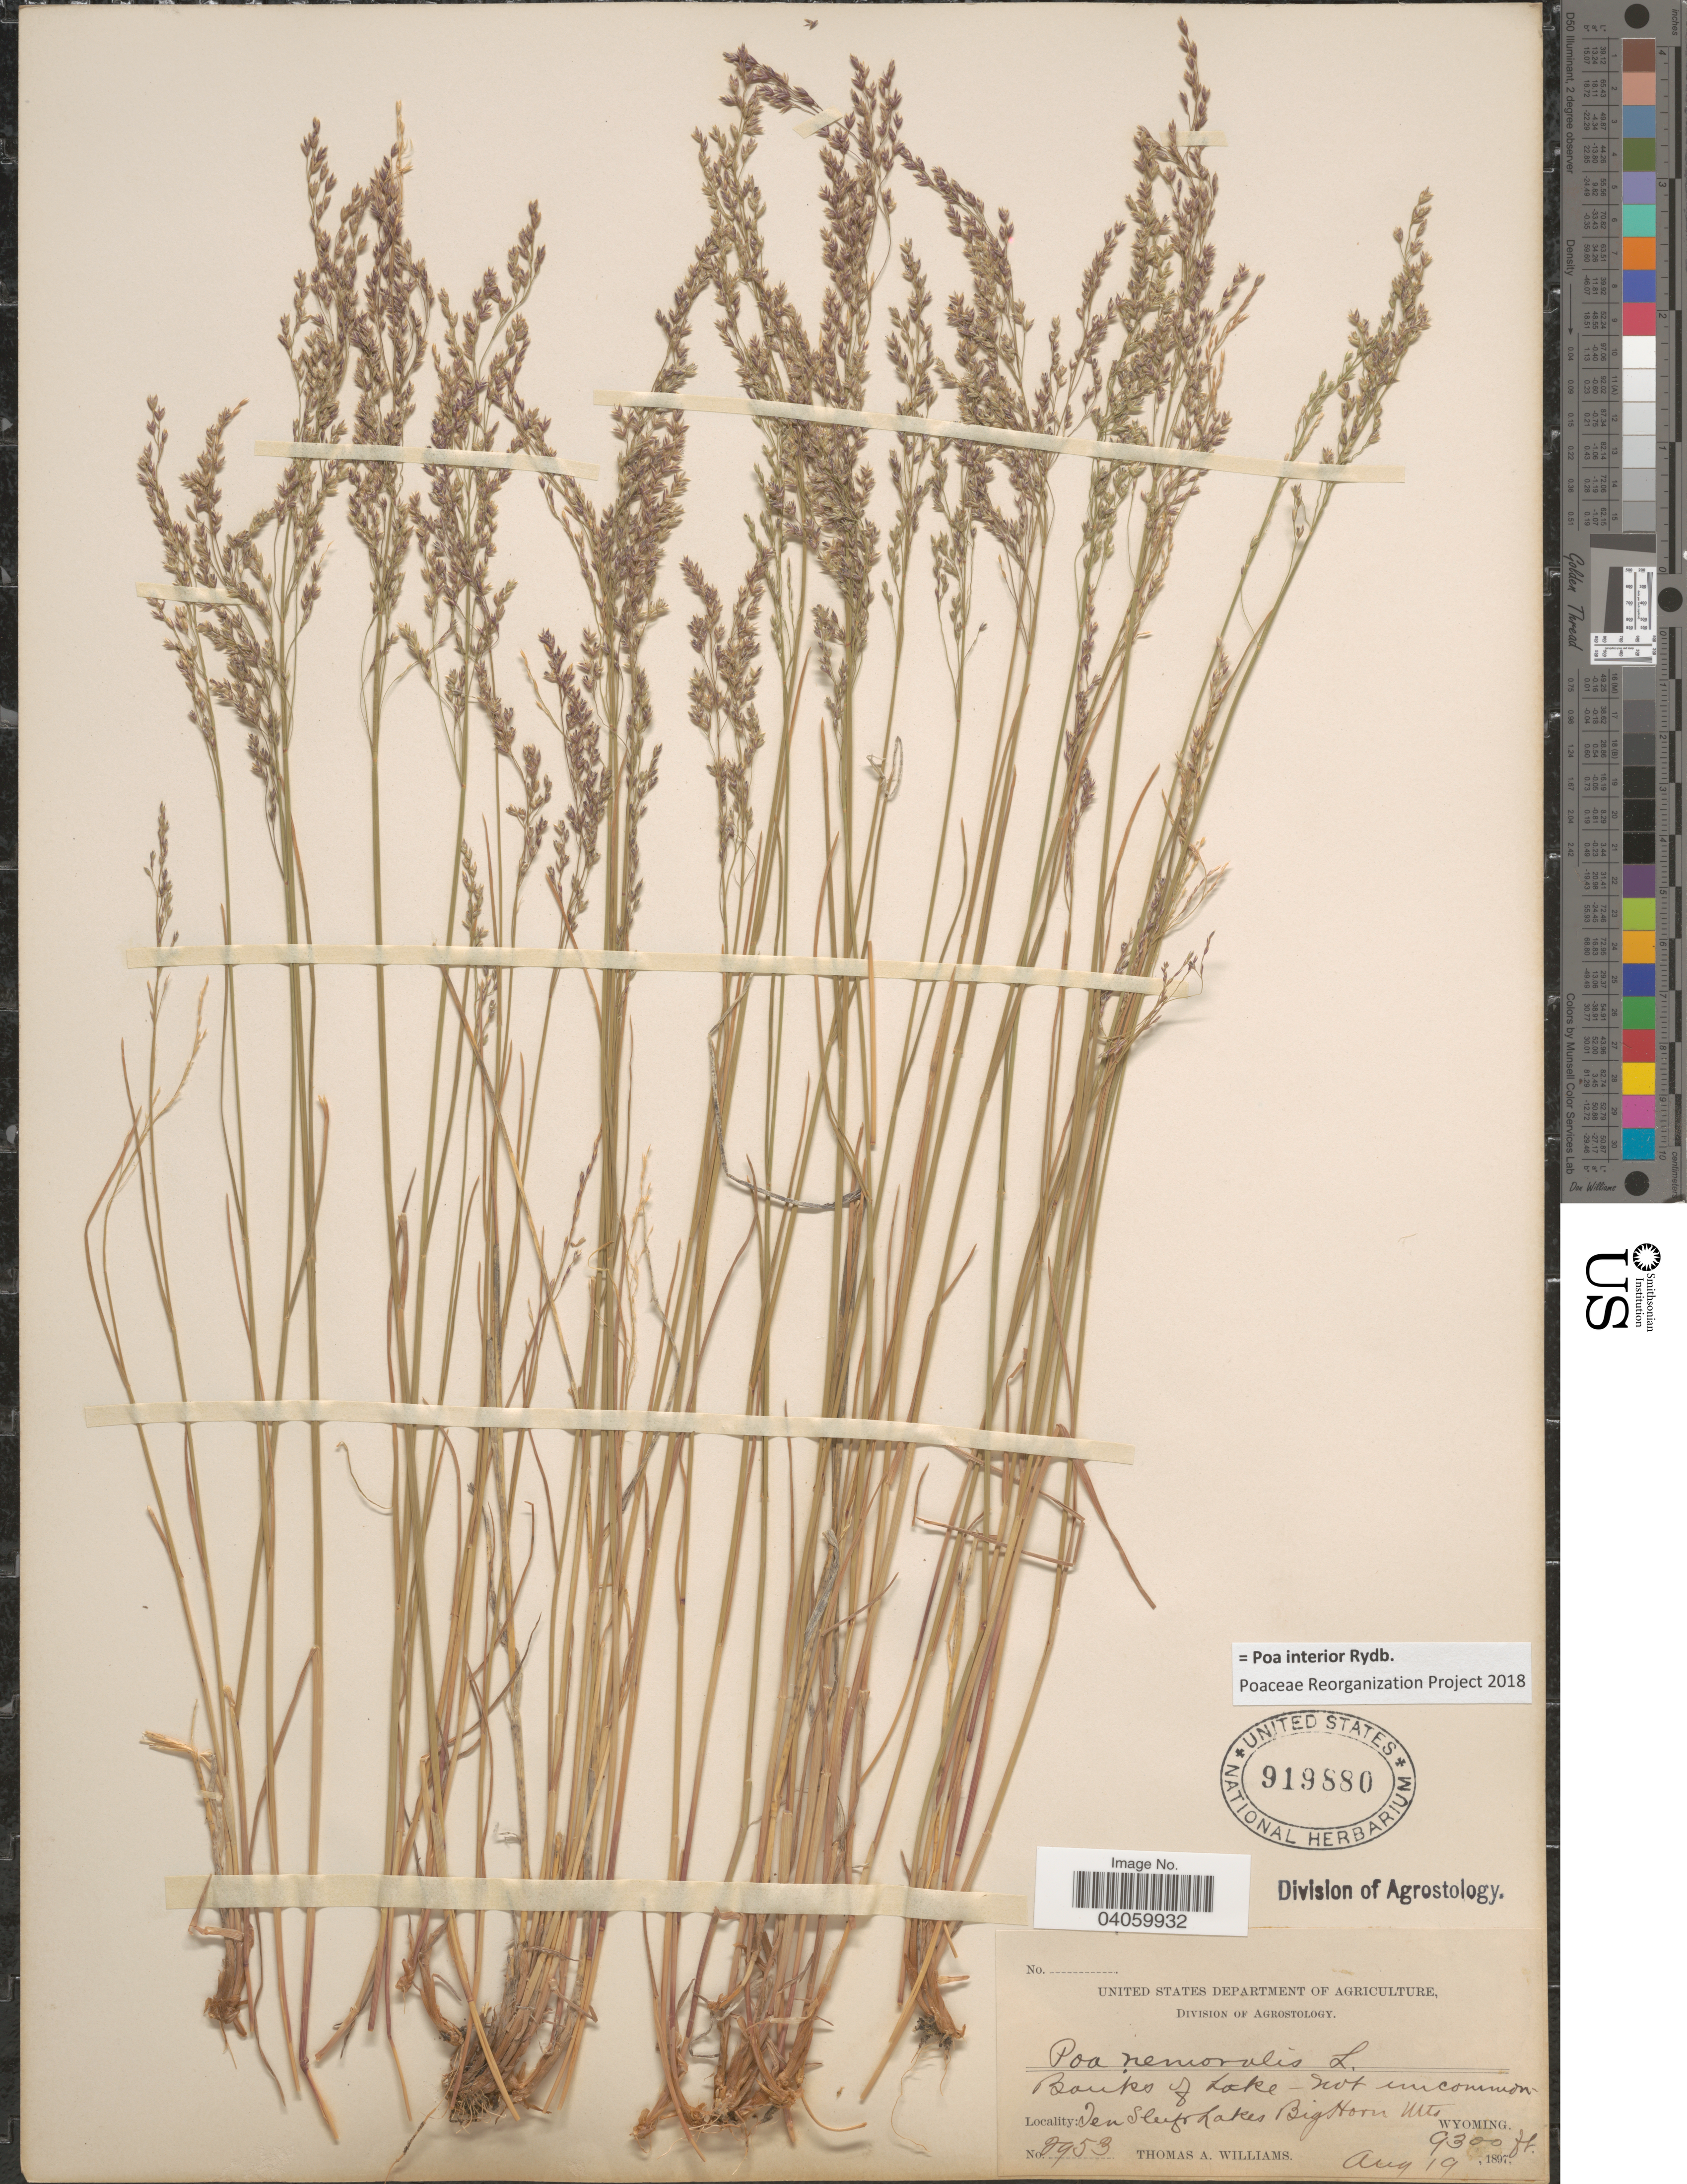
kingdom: Plantae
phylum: Tracheophyta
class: Liliopsida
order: Poales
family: Poaceae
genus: Poa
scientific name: Poa interior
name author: Rydb.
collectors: T. A. Williams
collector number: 2953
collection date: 1897-08-19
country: United States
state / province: Wyoming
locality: Banks of Lake. Ten Sleep Lakes. Big Horn Mts.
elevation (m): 2835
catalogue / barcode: US 919880